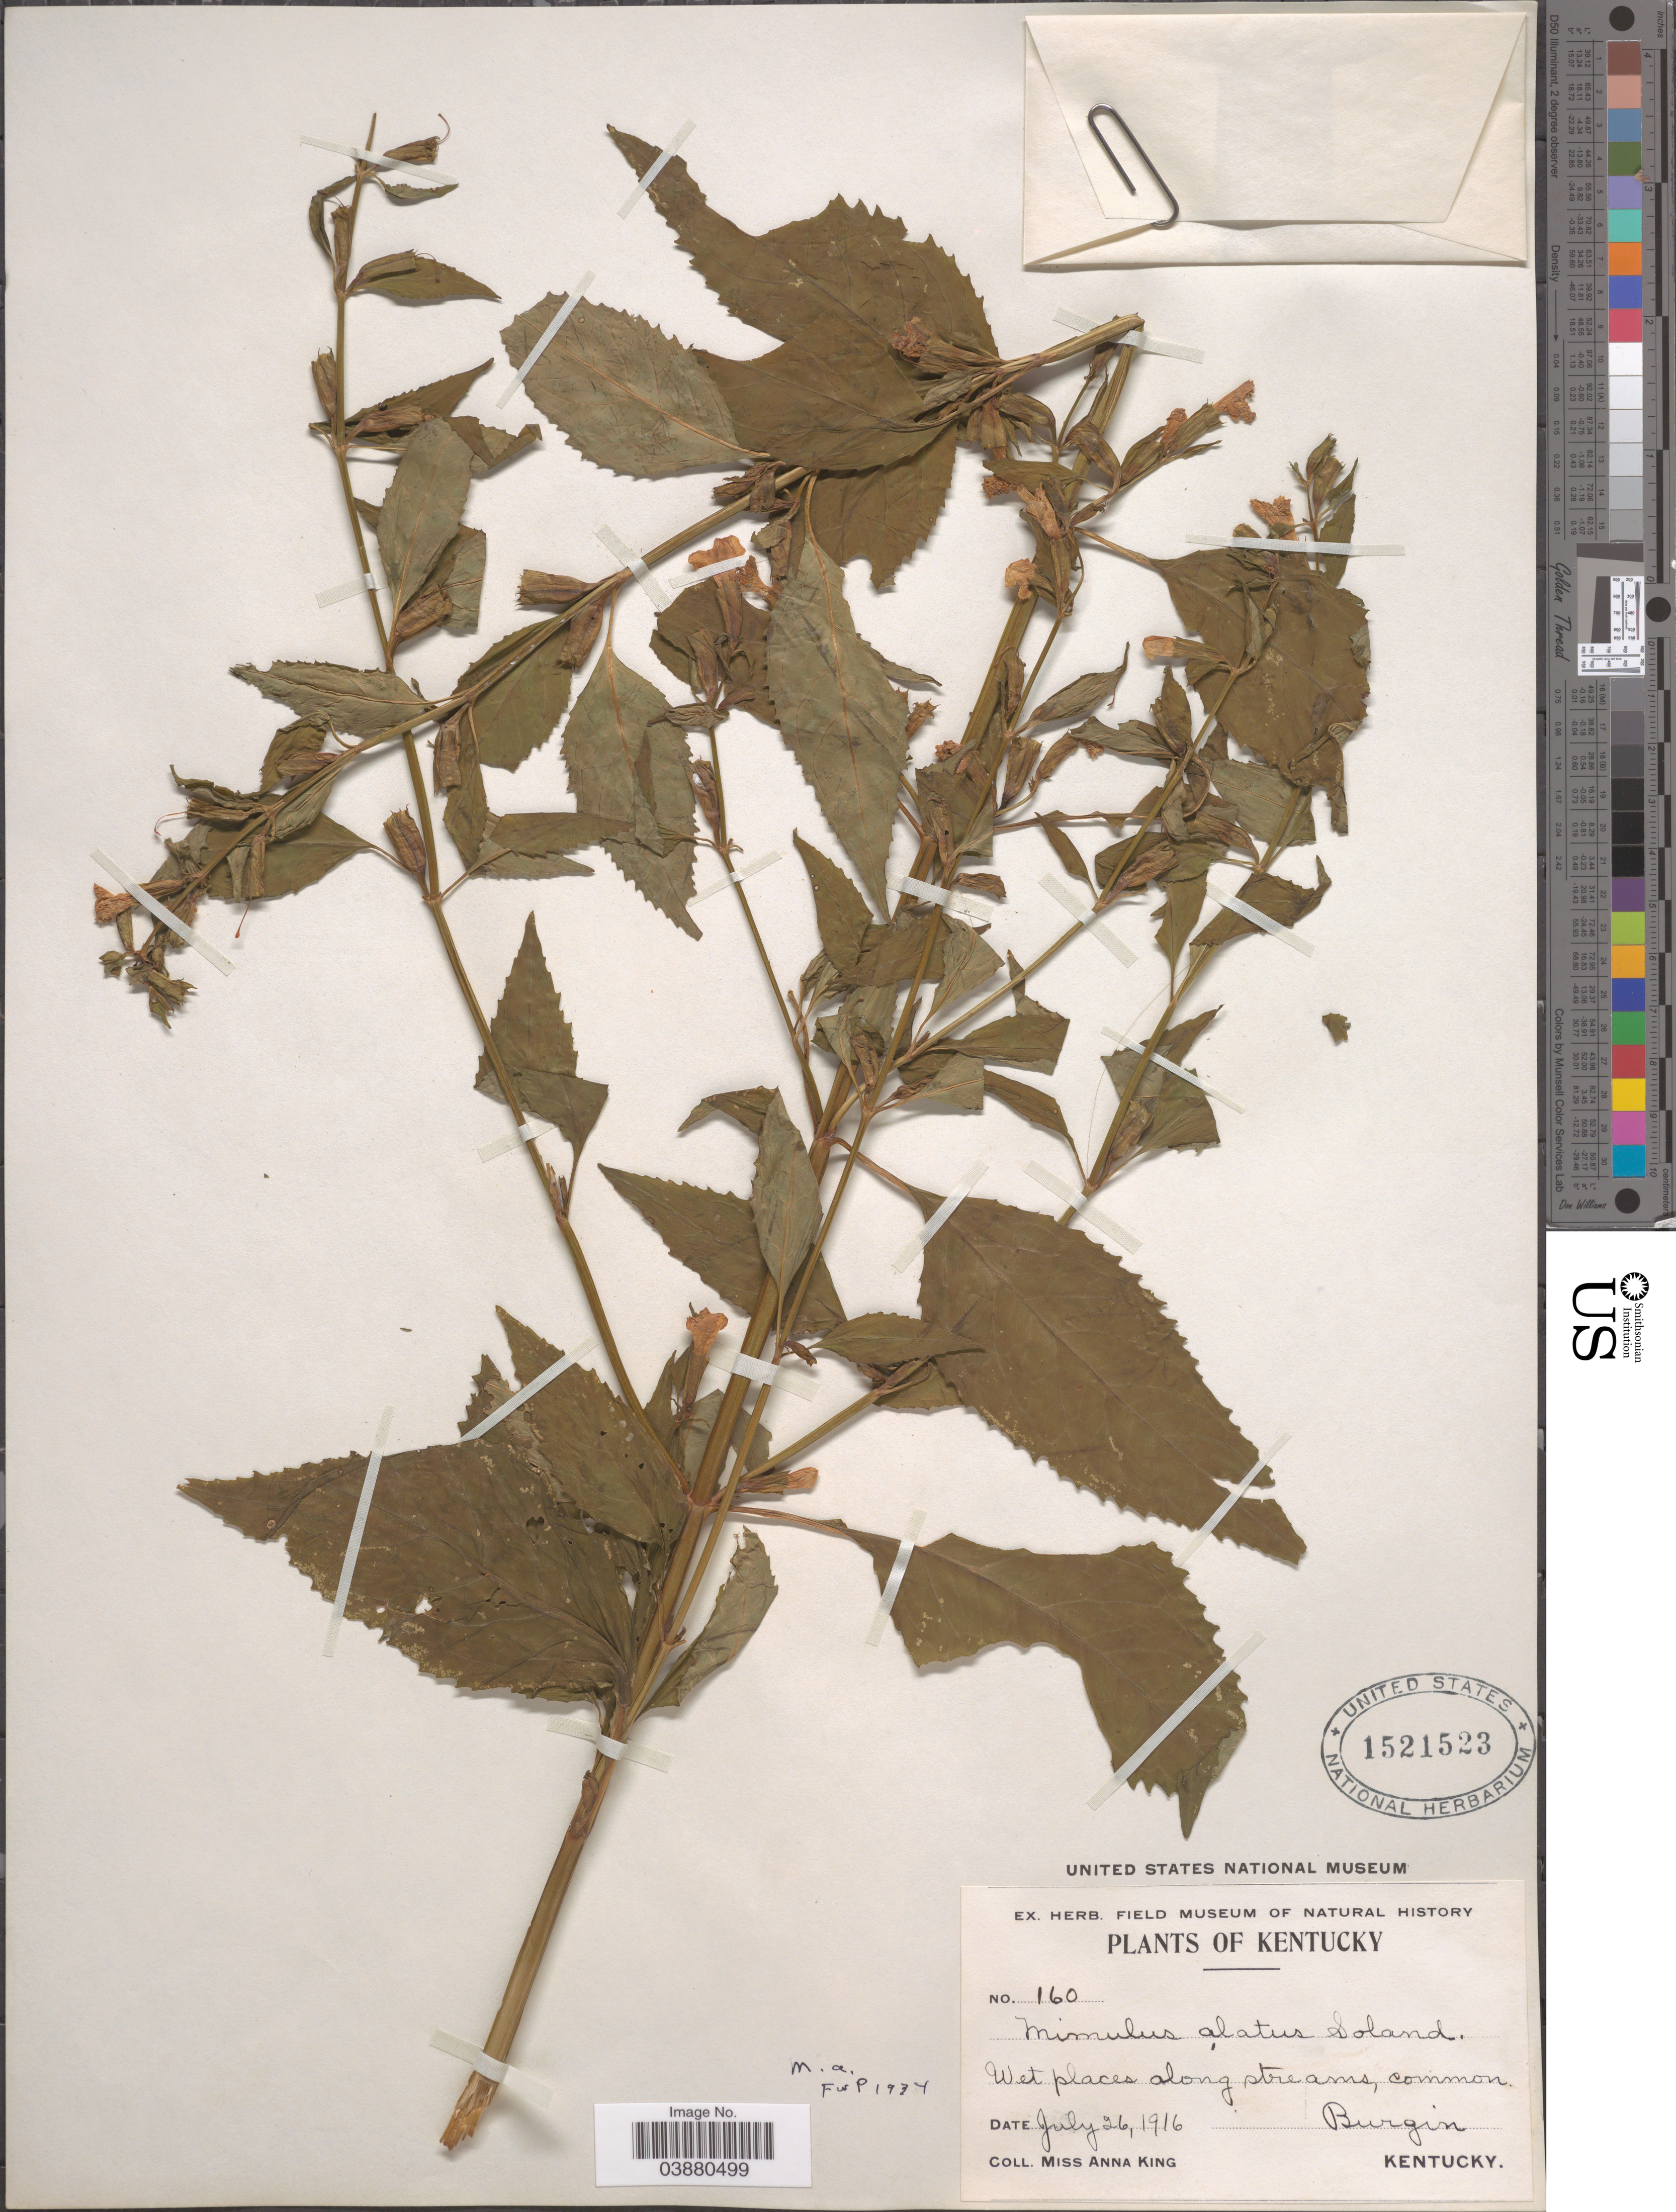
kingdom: Plantae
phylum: Tracheophyta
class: Magnoliopsida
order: Lamiales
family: Phrymaceae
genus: Mimulus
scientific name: Mimulus alatus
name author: Aiton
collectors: A. King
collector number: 160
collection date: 1916-07-26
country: United States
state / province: Kentucky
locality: Burgin.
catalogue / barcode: US 1521523